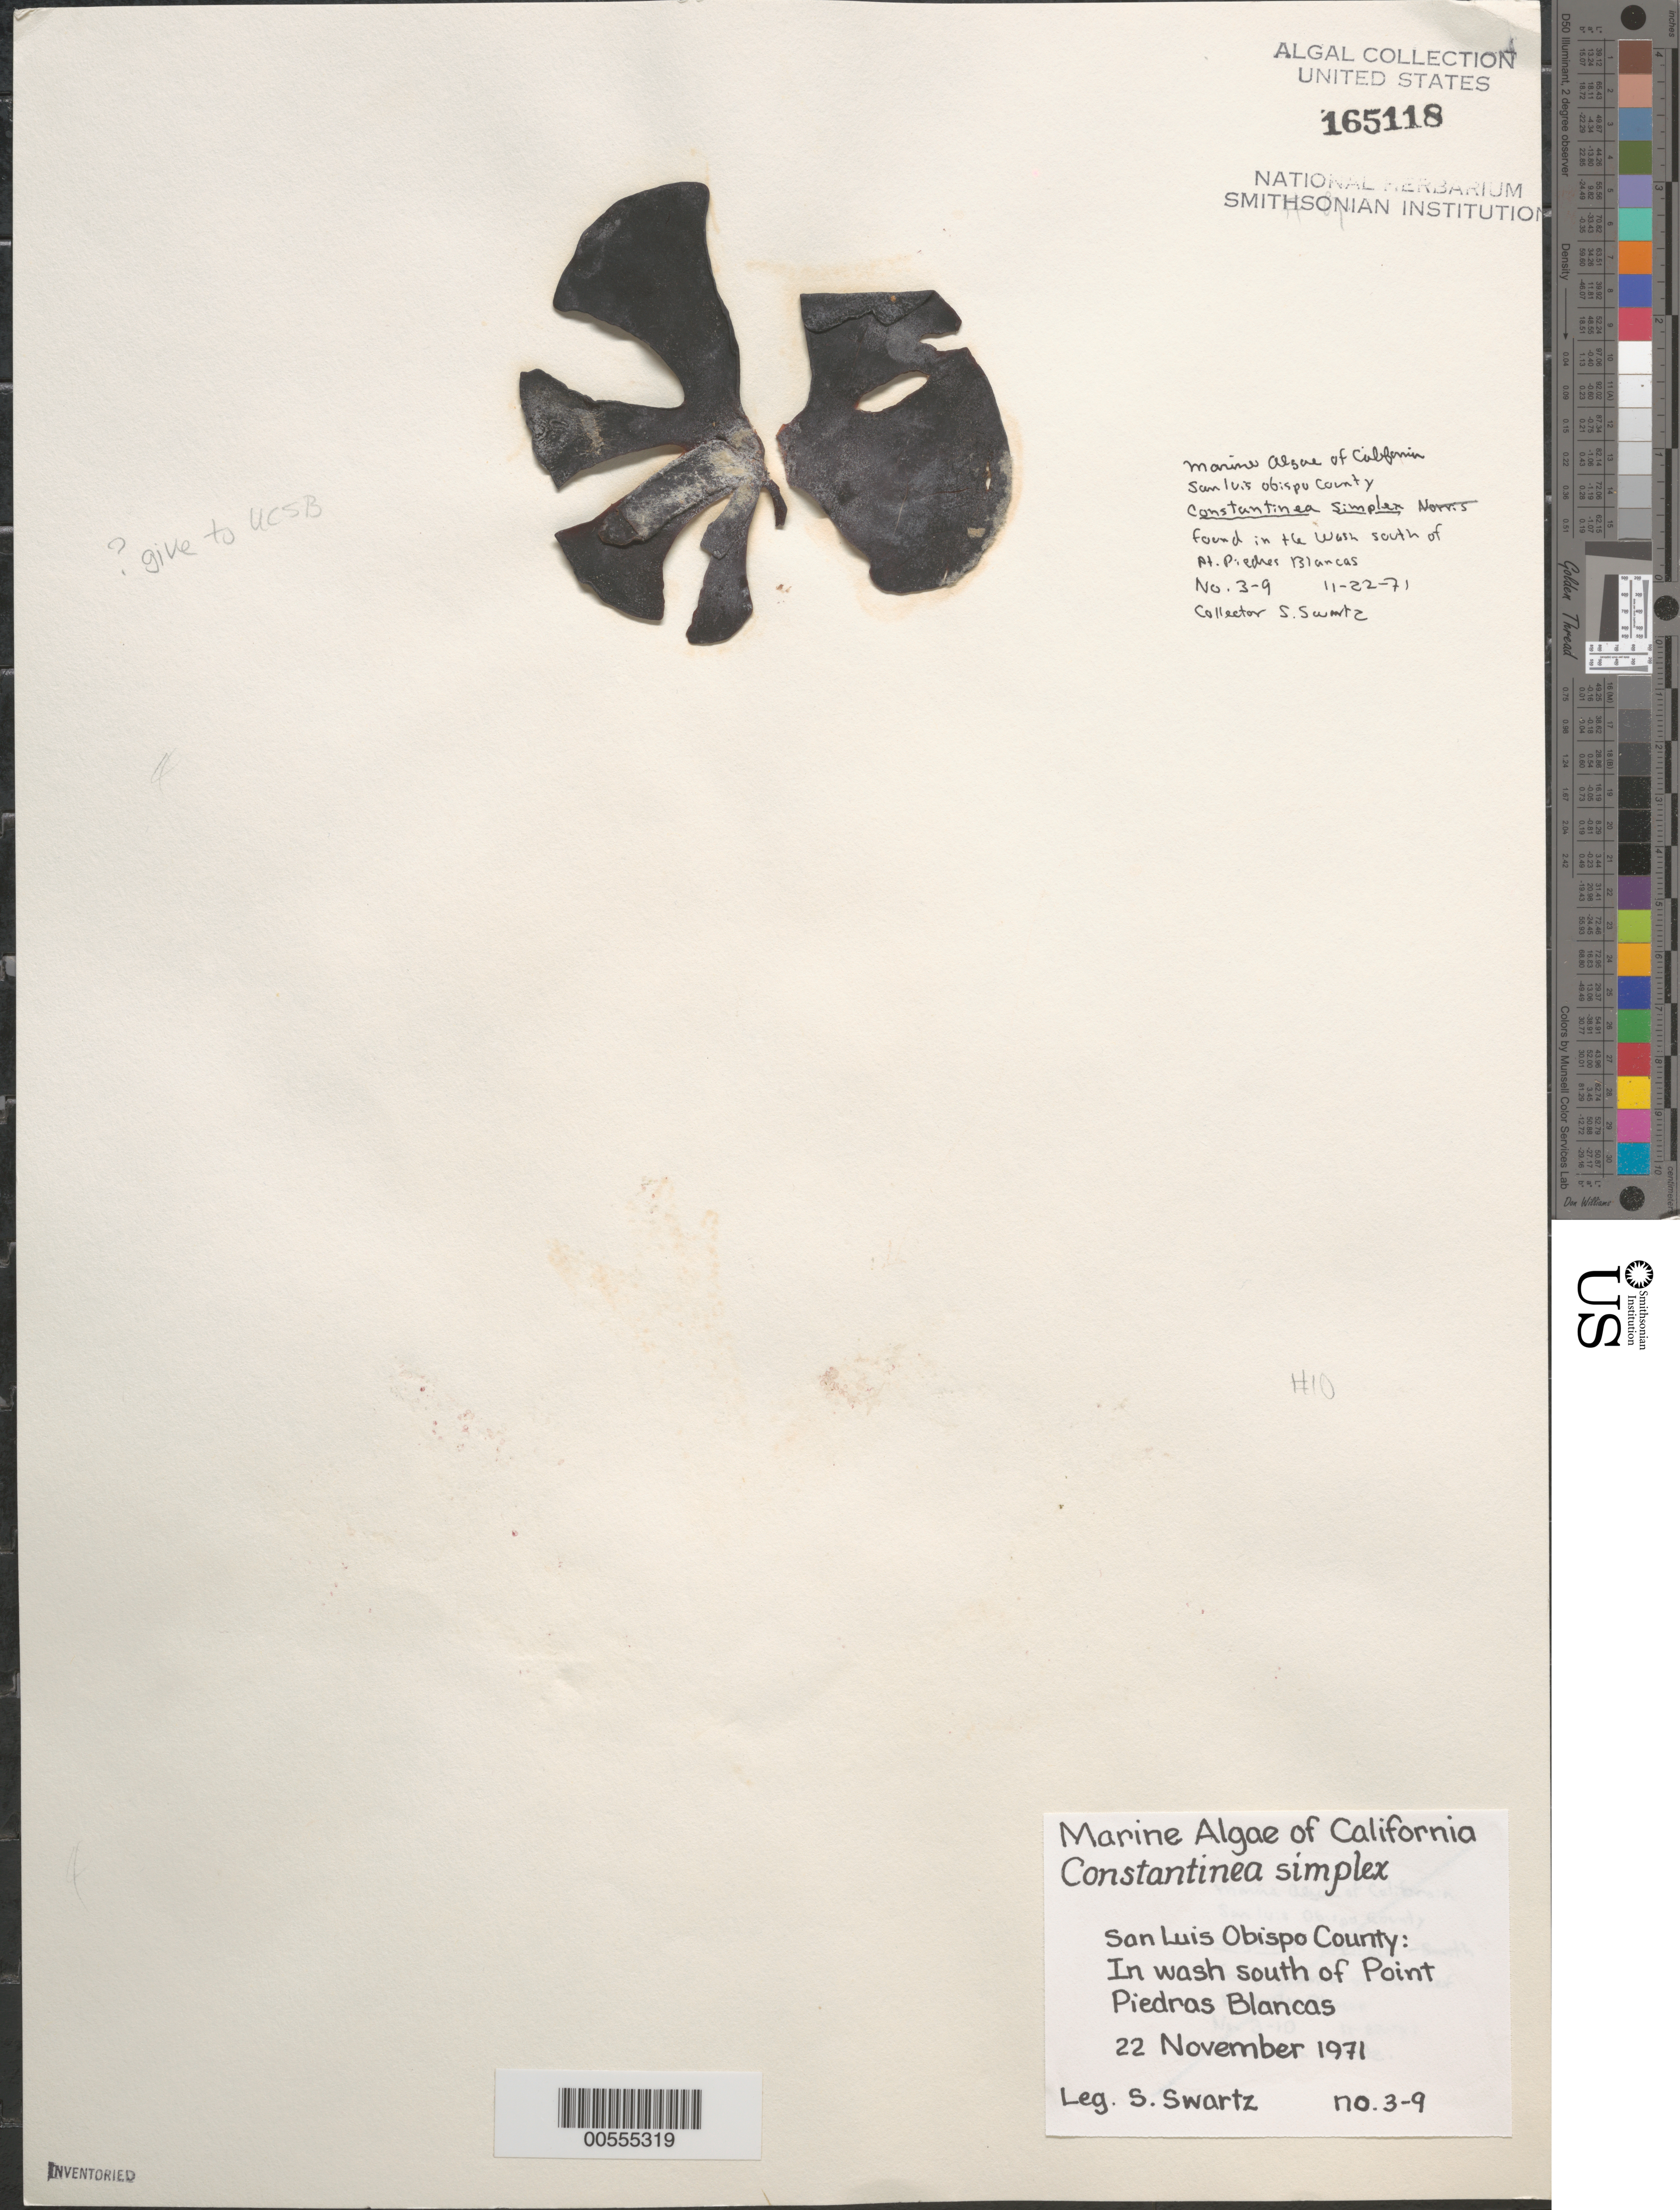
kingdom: Plantae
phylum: Rhodophyta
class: Florideophyceae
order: Gigartinales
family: Dumontiaceae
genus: Constantinea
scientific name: Constantinea simplex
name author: Setch.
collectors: S. L. Swartz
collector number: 3-9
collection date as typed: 22 Nov 1971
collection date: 1971-11-22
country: United States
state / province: California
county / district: San Luis Obispo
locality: South of Point Piedras Blancas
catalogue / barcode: US 165118